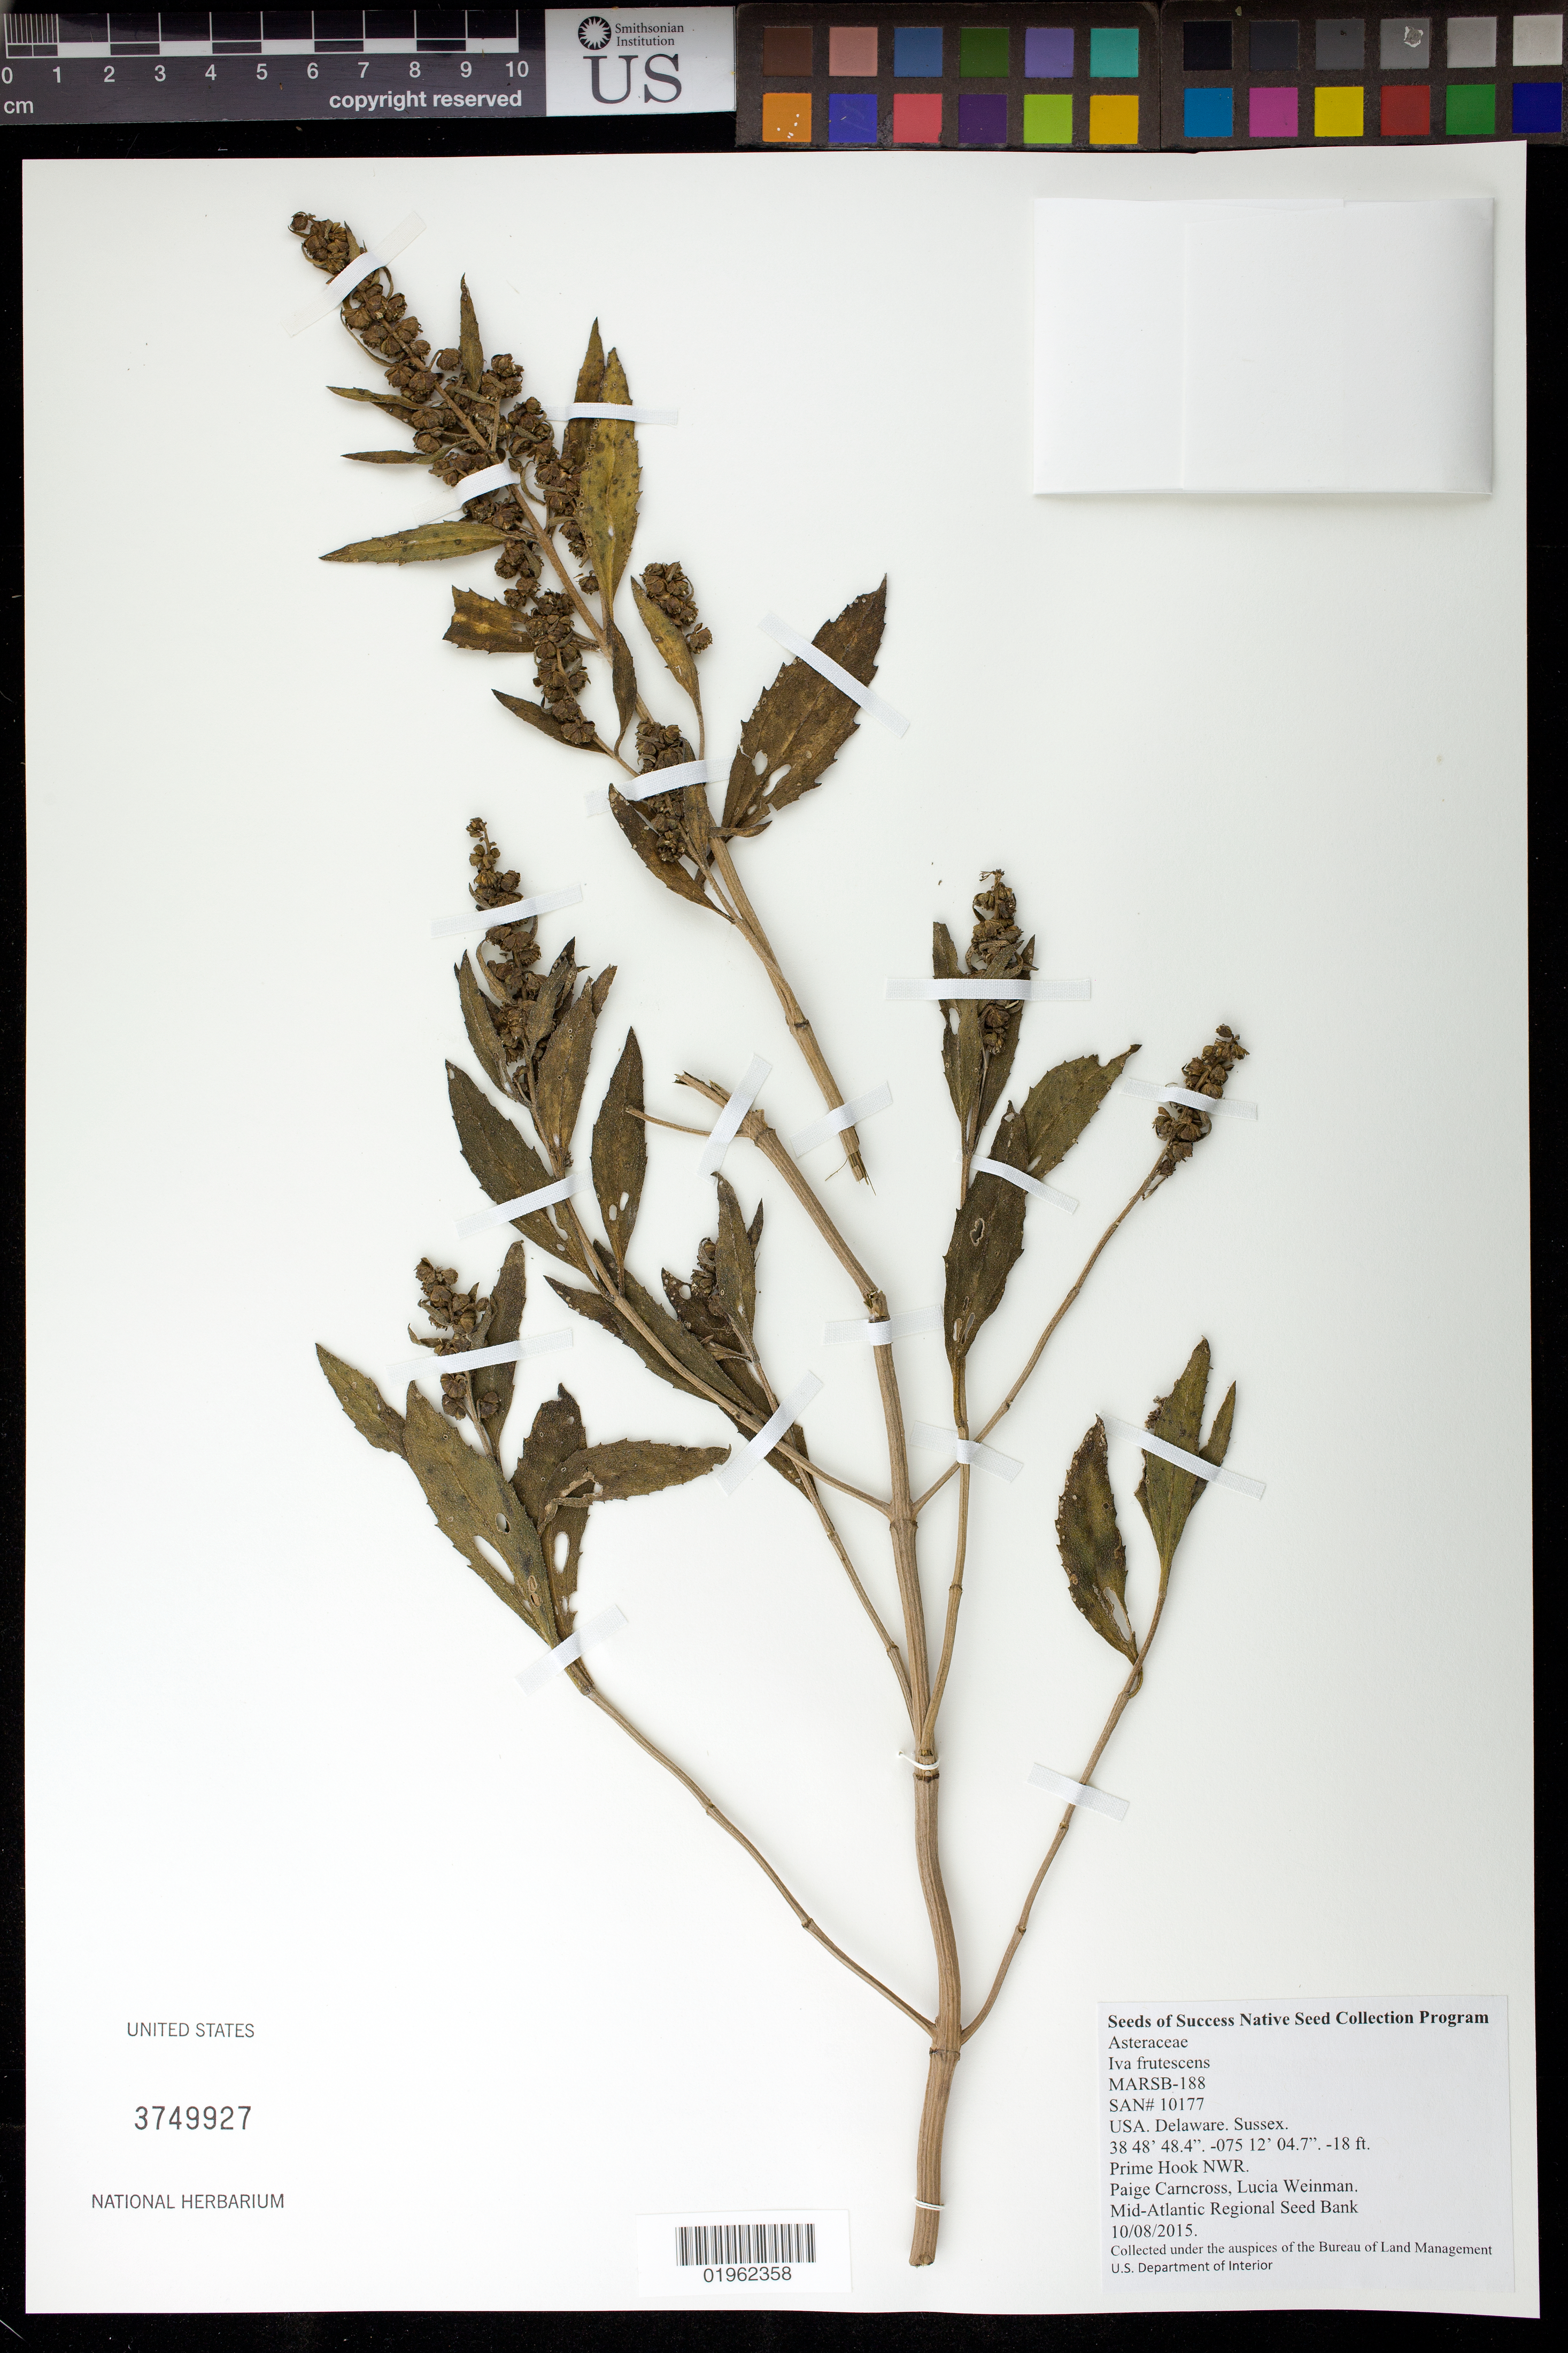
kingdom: Plantae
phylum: Tracheophyta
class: Magnoliopsida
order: Asterales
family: Asteraceae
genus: Iva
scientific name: Iva frutescens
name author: L.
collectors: P. Carncross & L. Weinman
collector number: MARSB-188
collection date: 2015-10-08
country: United States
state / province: Delaware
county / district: Sussex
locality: Prime Hook National Wildlife Refuge, Hunting access road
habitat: Atlantic and Gulf Coast High Salt Marsh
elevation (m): -5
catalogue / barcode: US 3749927